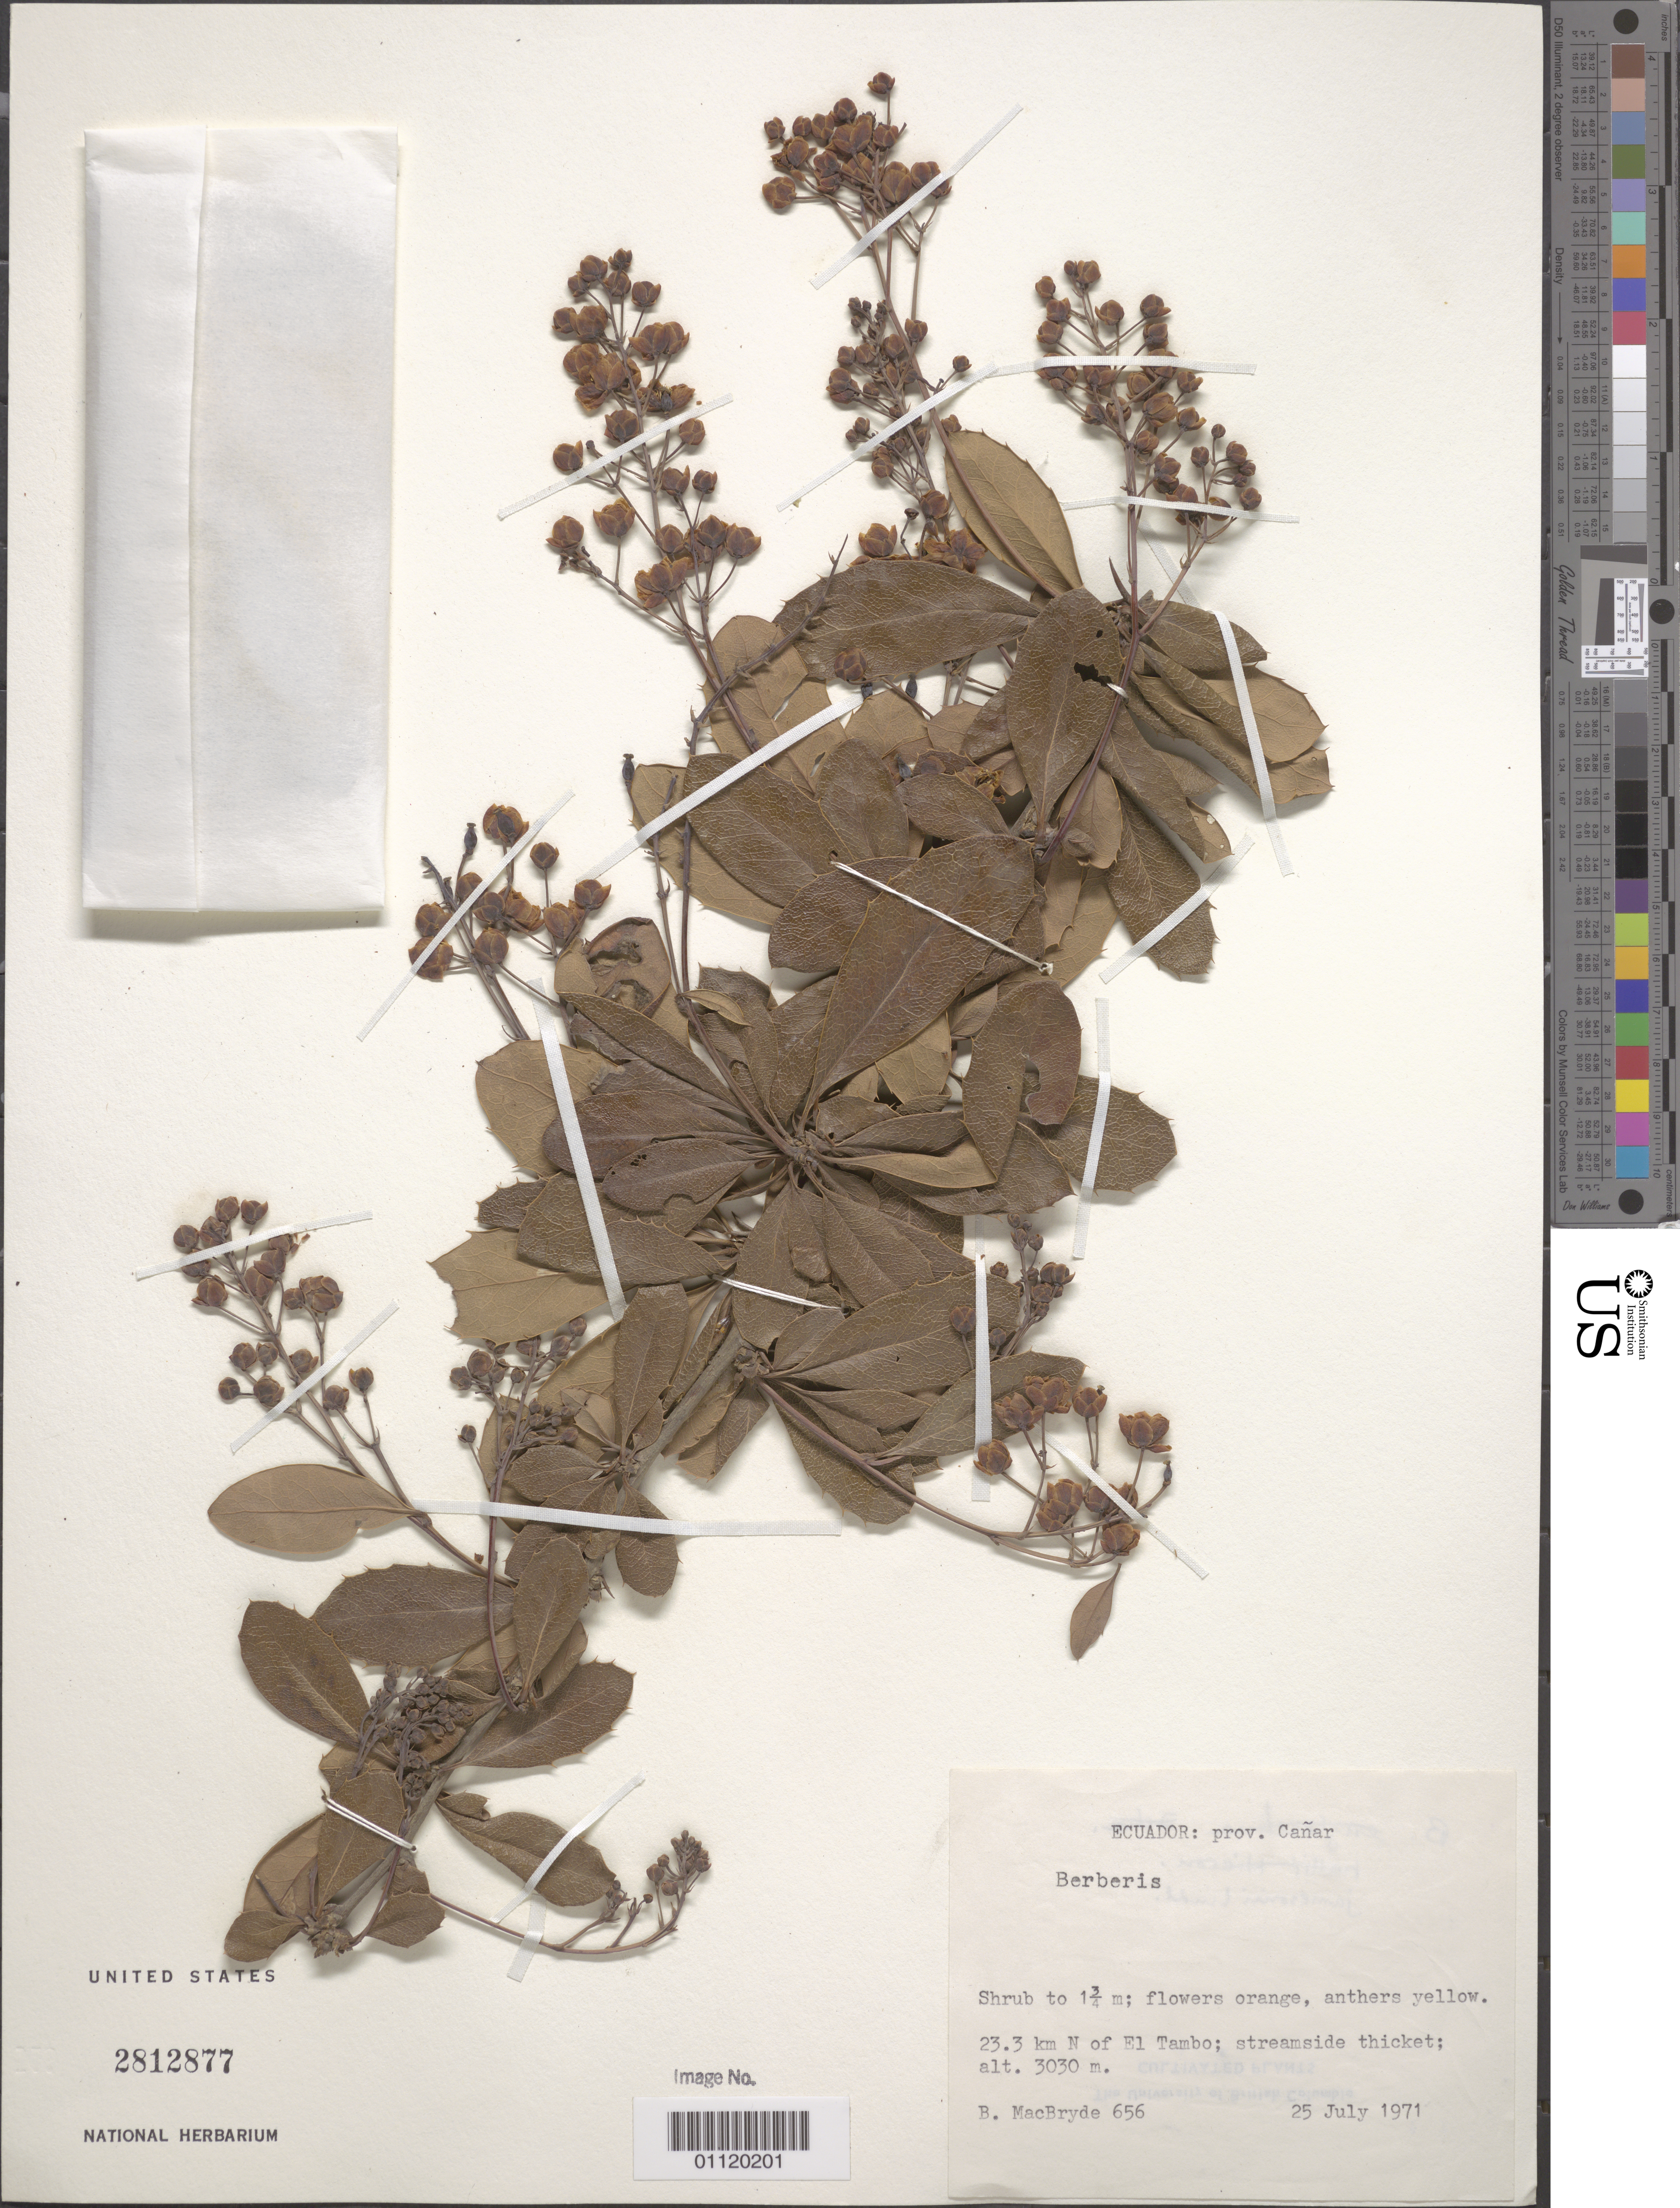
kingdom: Plantae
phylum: Tracheophyta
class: Magnoliopsida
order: Ranunculales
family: Berberidaceae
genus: Berberis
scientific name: Berberis jamesonii Turcz., nom. illeg.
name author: Turcz.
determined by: Ulloa, C.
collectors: B. MacBryde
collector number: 656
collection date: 1971-07-25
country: Ecuador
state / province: Cañar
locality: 23.3 km north of El Tambo; streamside thicket.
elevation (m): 3030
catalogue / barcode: US 2812877